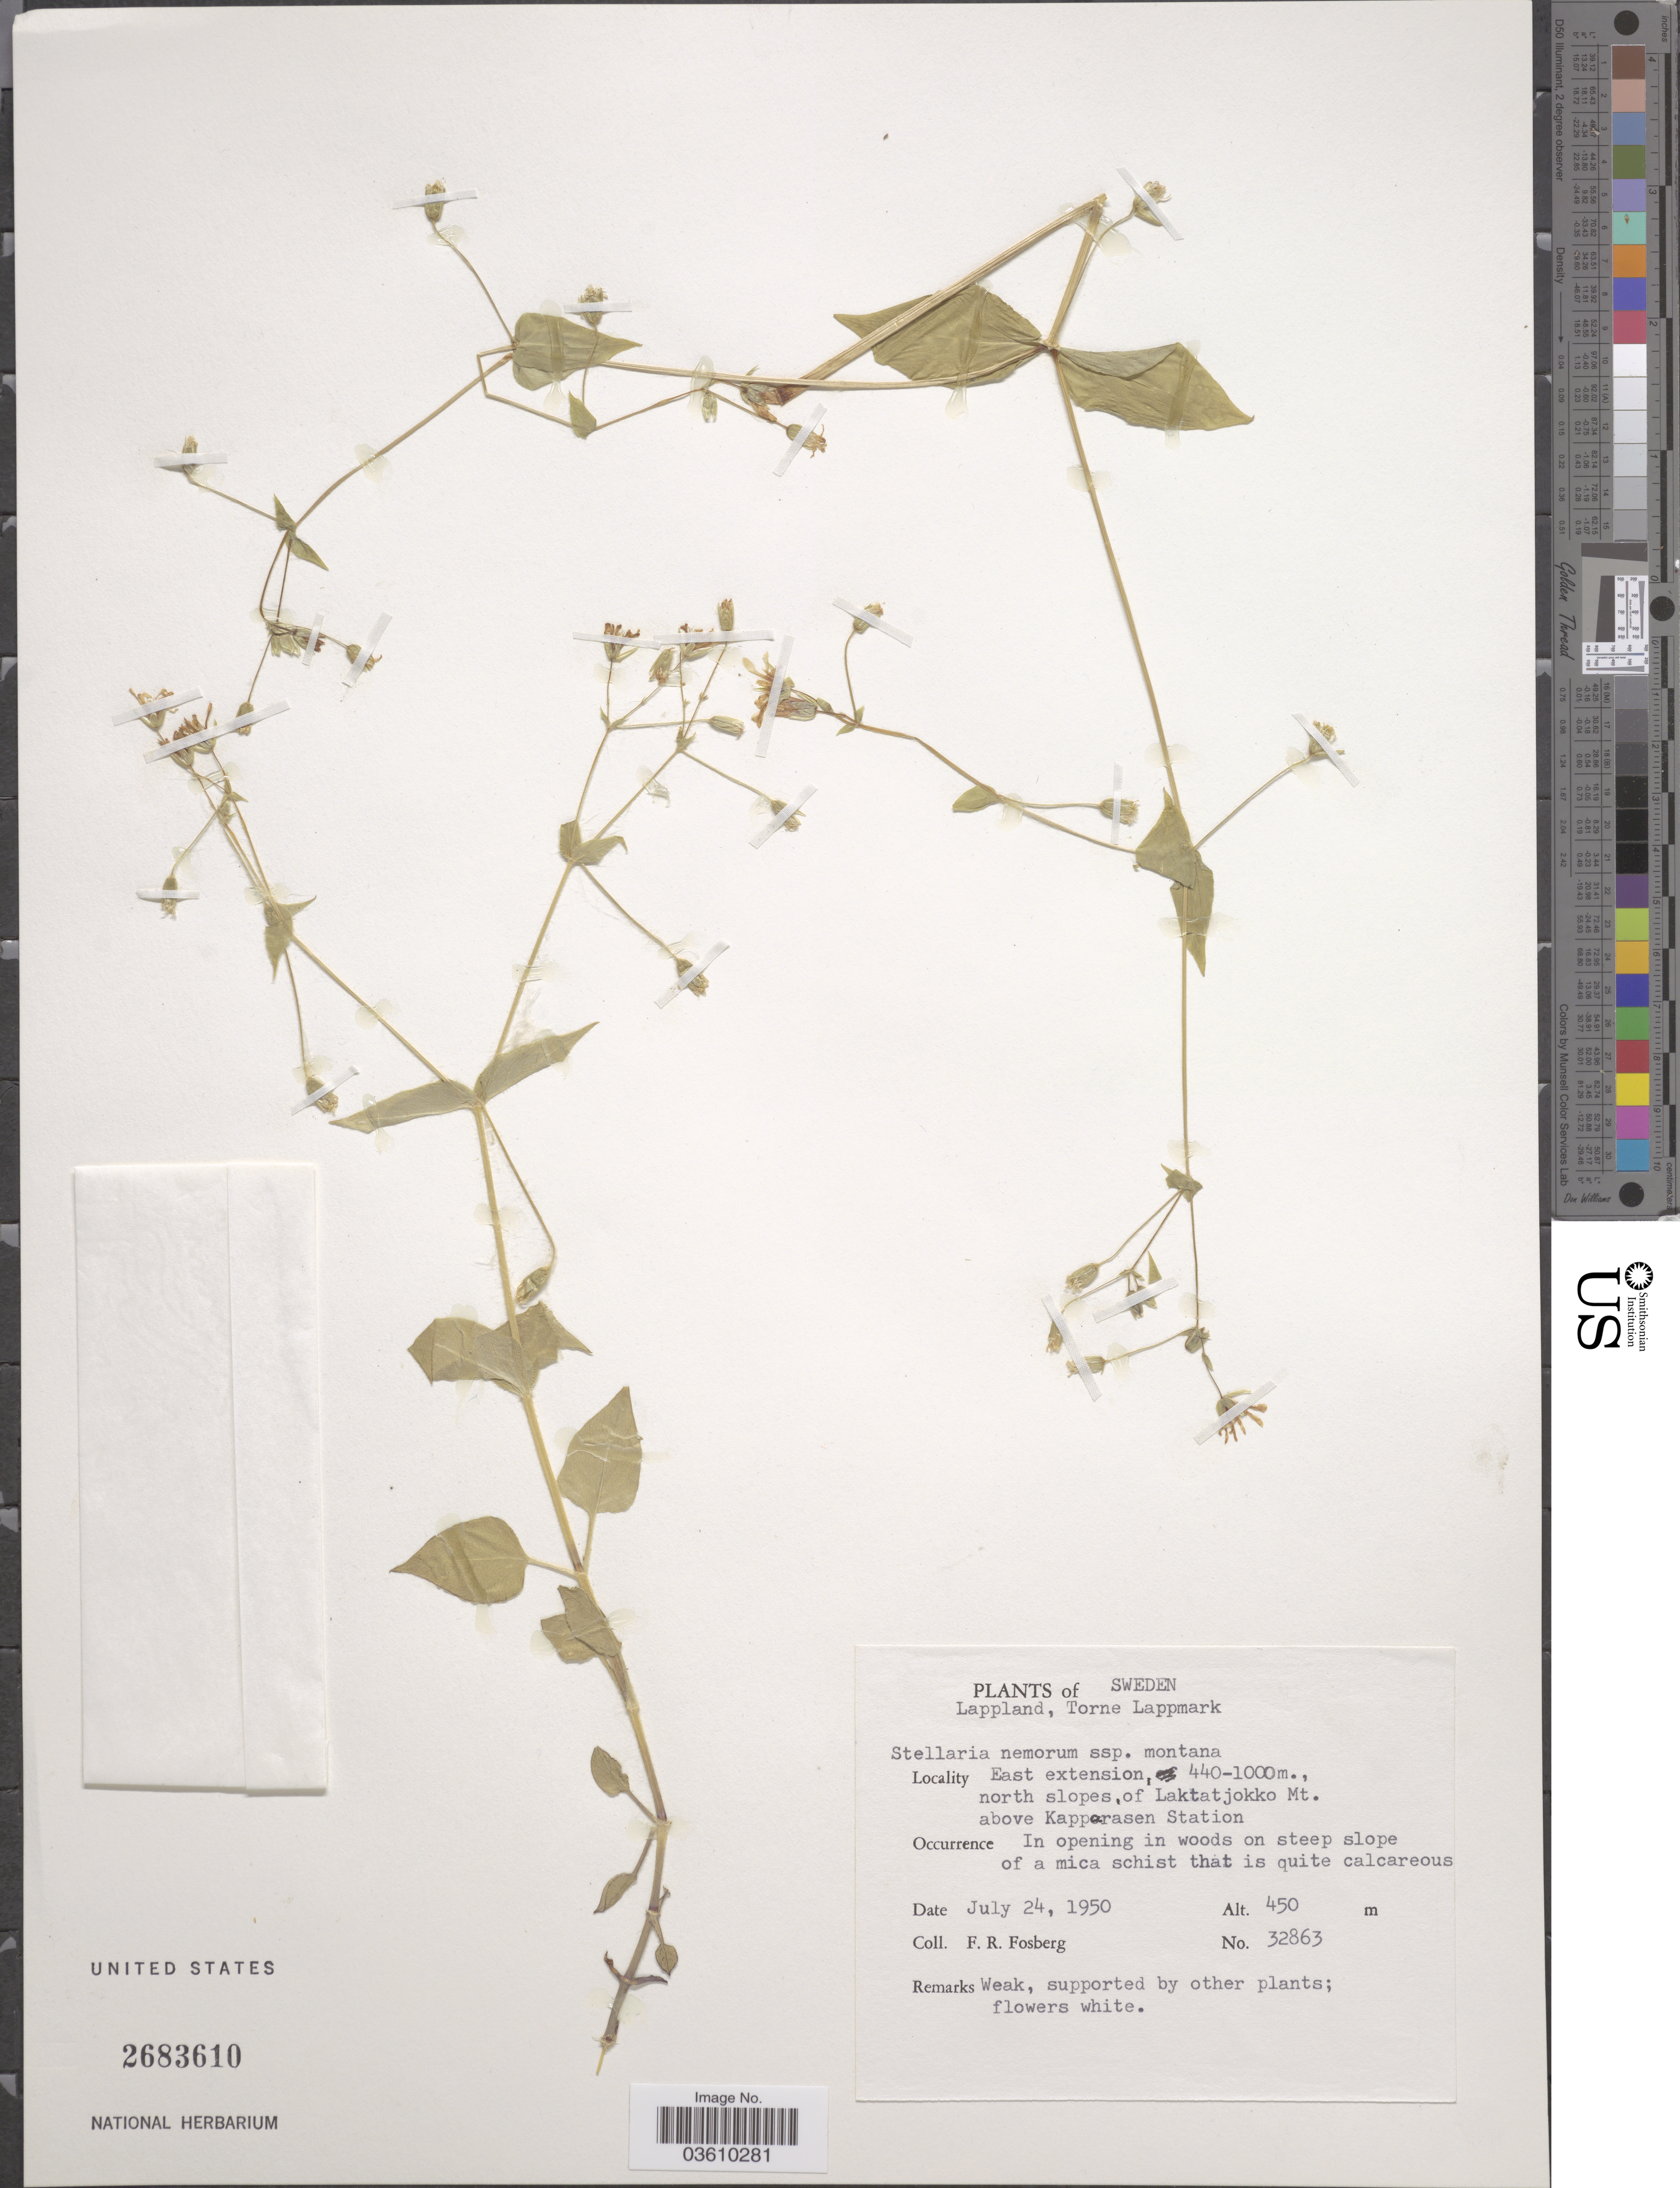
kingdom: Plantae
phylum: Tracheophyta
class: Magnoliopsida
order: Caryophyllales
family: Caryophyllaceae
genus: Stellaria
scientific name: Stellaria nemorum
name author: L.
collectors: F. R. Fosberg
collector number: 32863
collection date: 1950-07-24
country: Sweden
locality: Lappland, Torne Lappmark. East extension, north slopes, of Laktatjokko Mt. above Kapparasen Station.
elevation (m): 450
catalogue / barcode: US 2683610